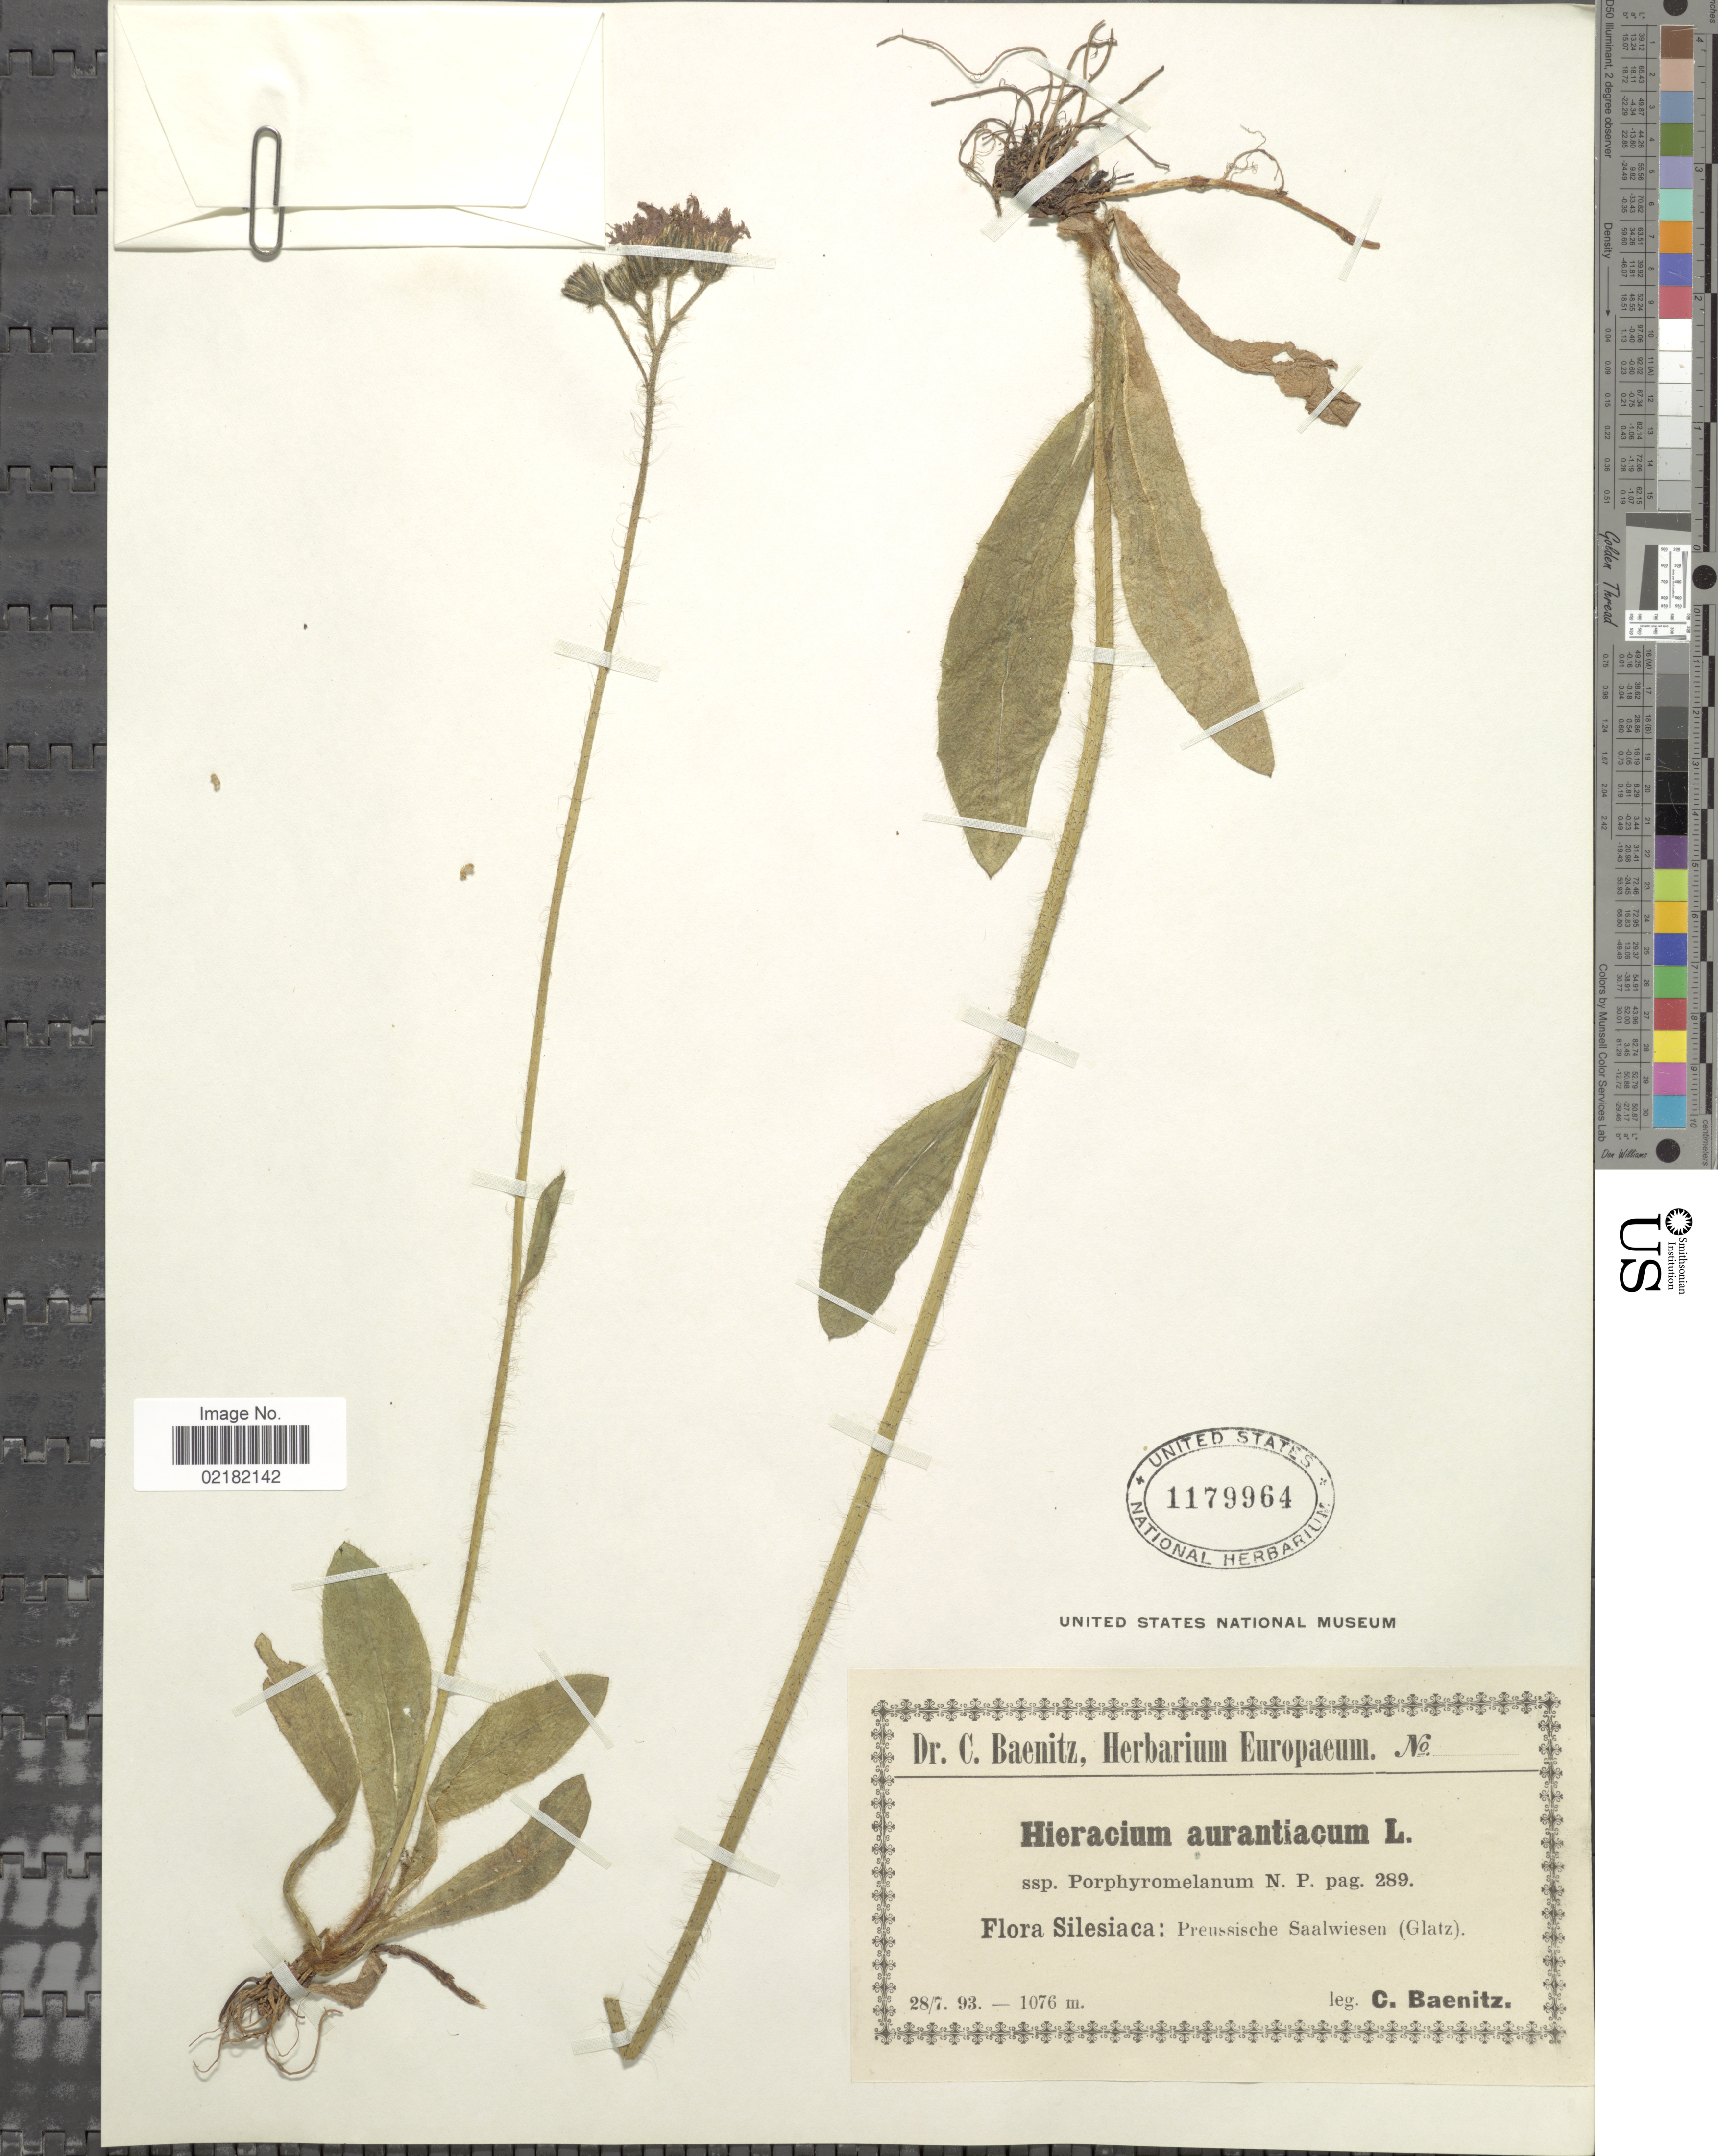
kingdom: Plantae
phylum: Tracheophyta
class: Magnoliopsida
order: Asterales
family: Asteraceae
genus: Pilosella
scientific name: Pilosella aurantiaca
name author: (L.) F.W. Schultz & Sch. Bip.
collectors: C. G. Baenitz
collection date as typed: Transcribed d/m/y: 28/7/93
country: Czechia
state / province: Moravian-Silesian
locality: Silesiaca: Preussische Saalwiesen (Glatz).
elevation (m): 1076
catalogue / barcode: US 1179964